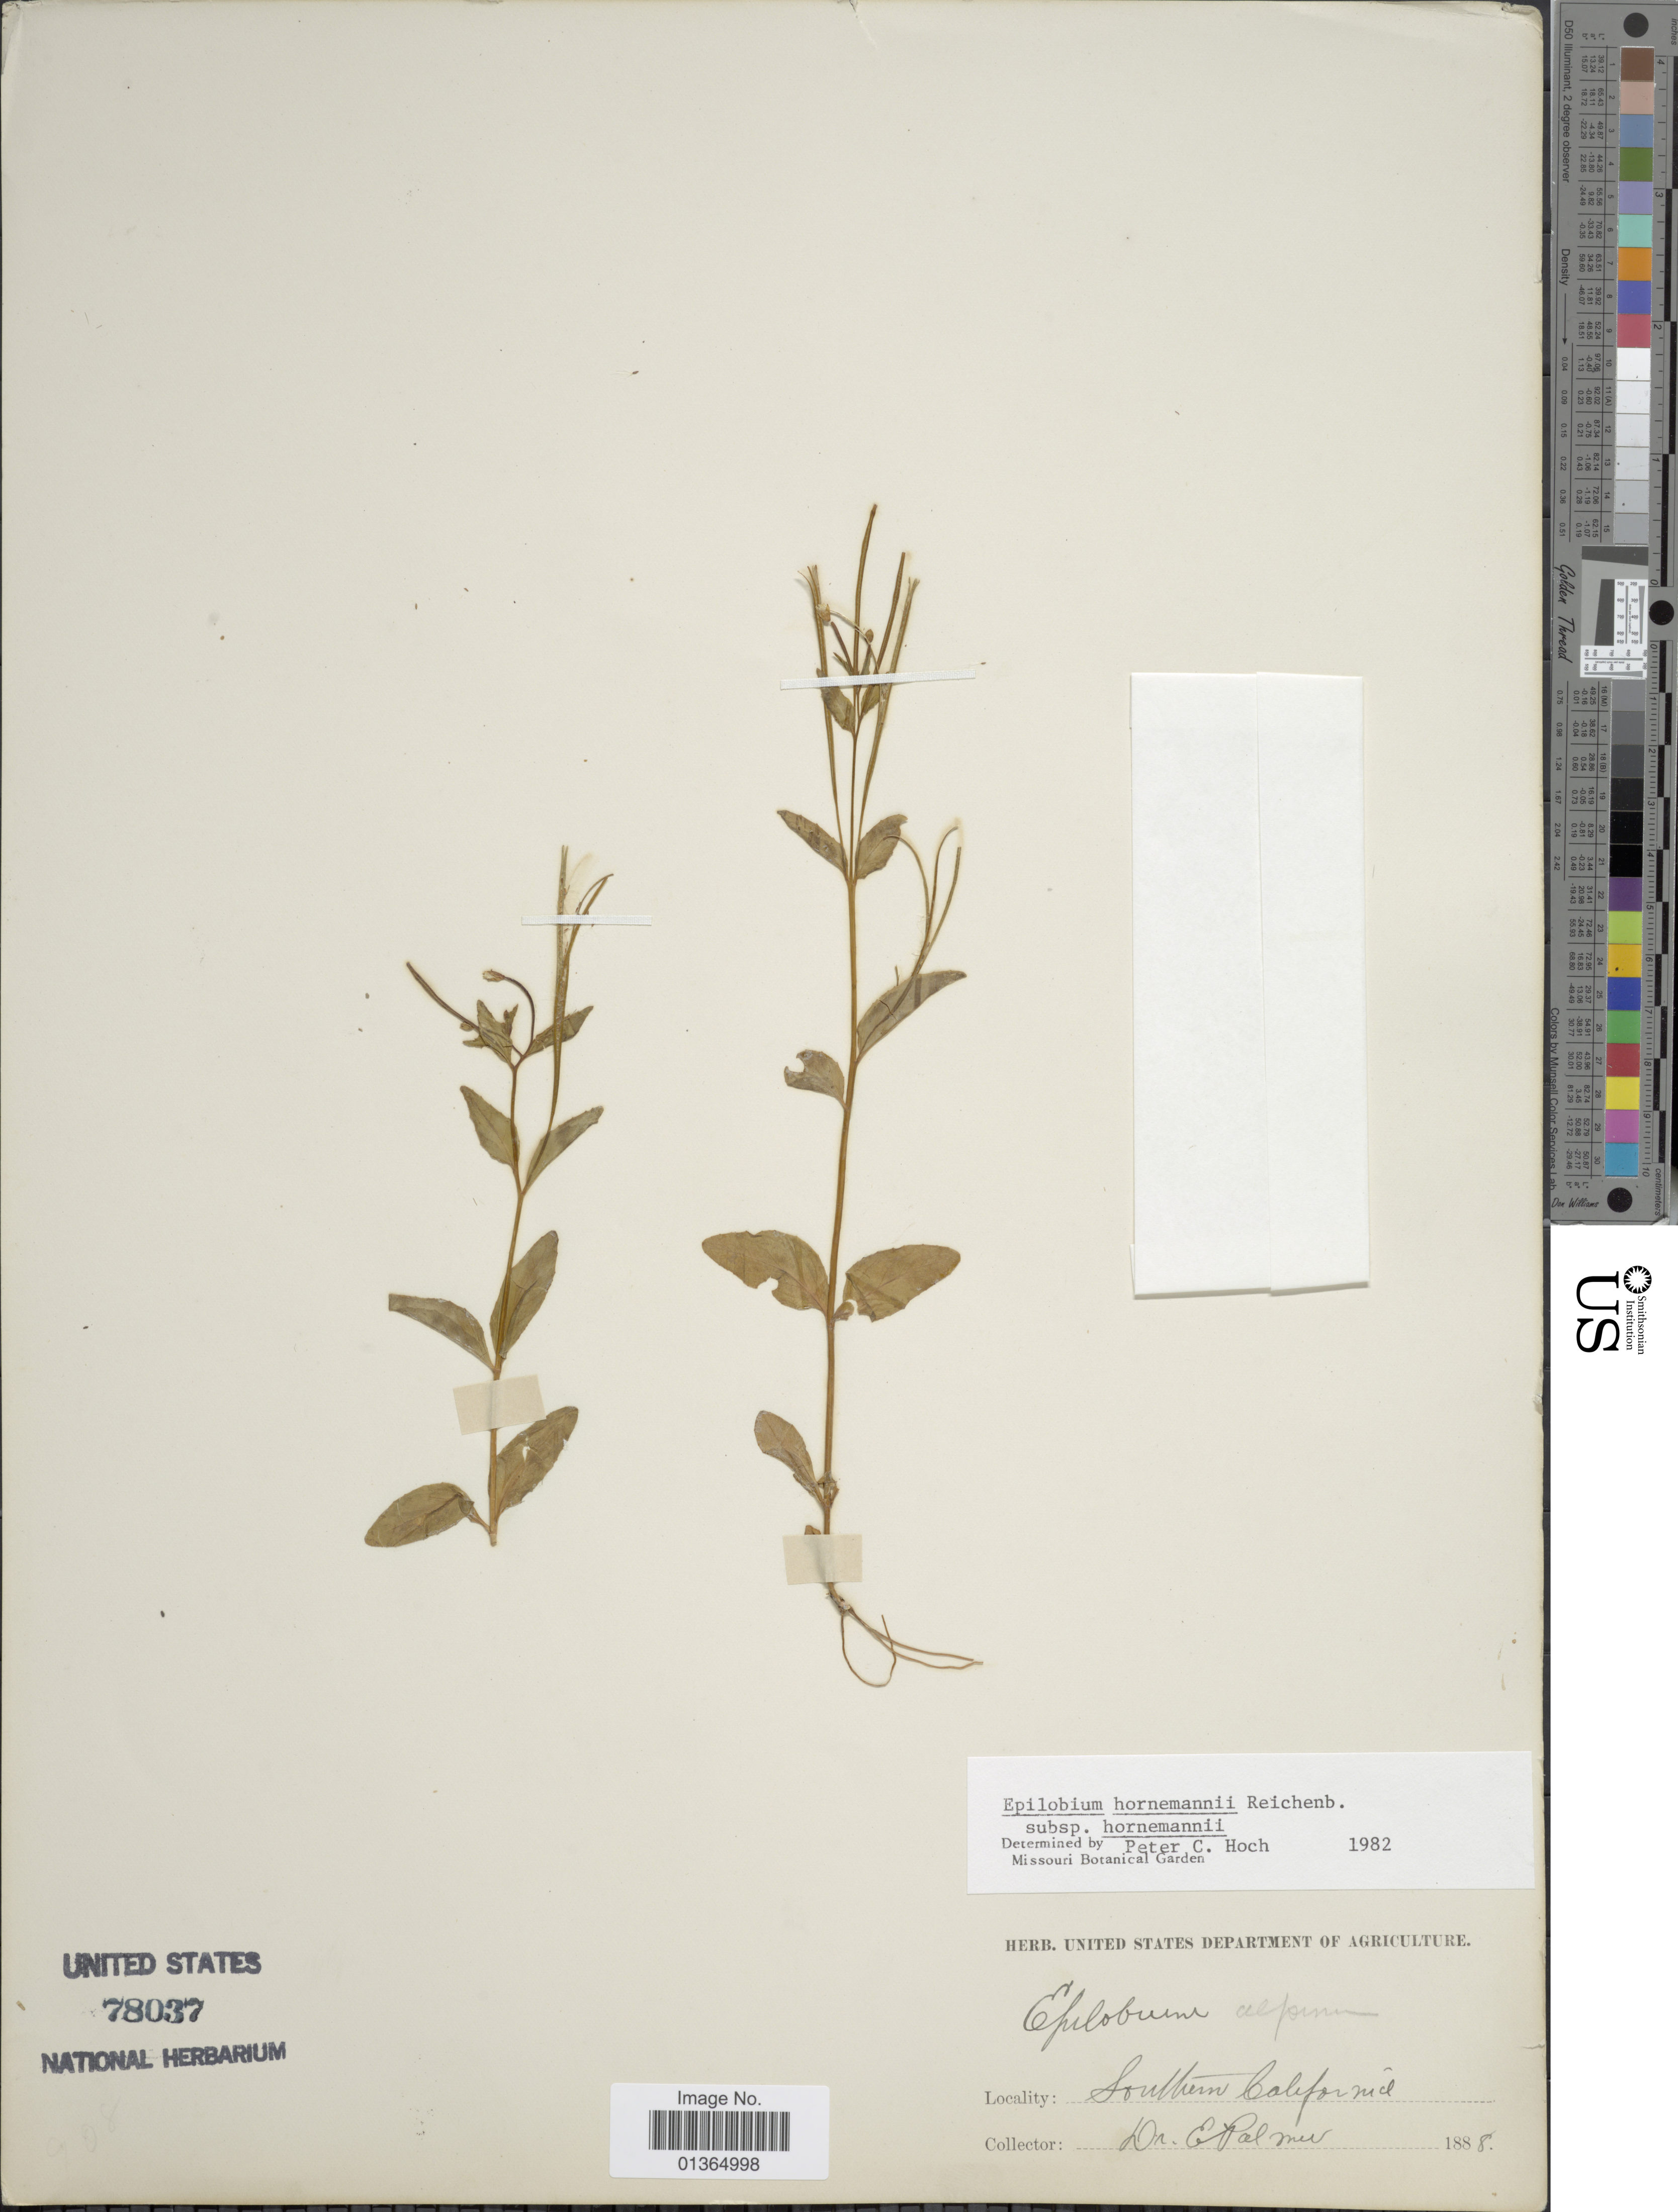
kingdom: Plantae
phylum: Tracheophyta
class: Magnoliopsida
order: Myrtales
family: Onagraceae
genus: Epilobium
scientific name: Epilobium hornemannii subsp. hornemannii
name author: Rchb.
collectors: E. Palmer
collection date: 1888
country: United States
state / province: California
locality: Southern California.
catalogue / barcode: US 78037